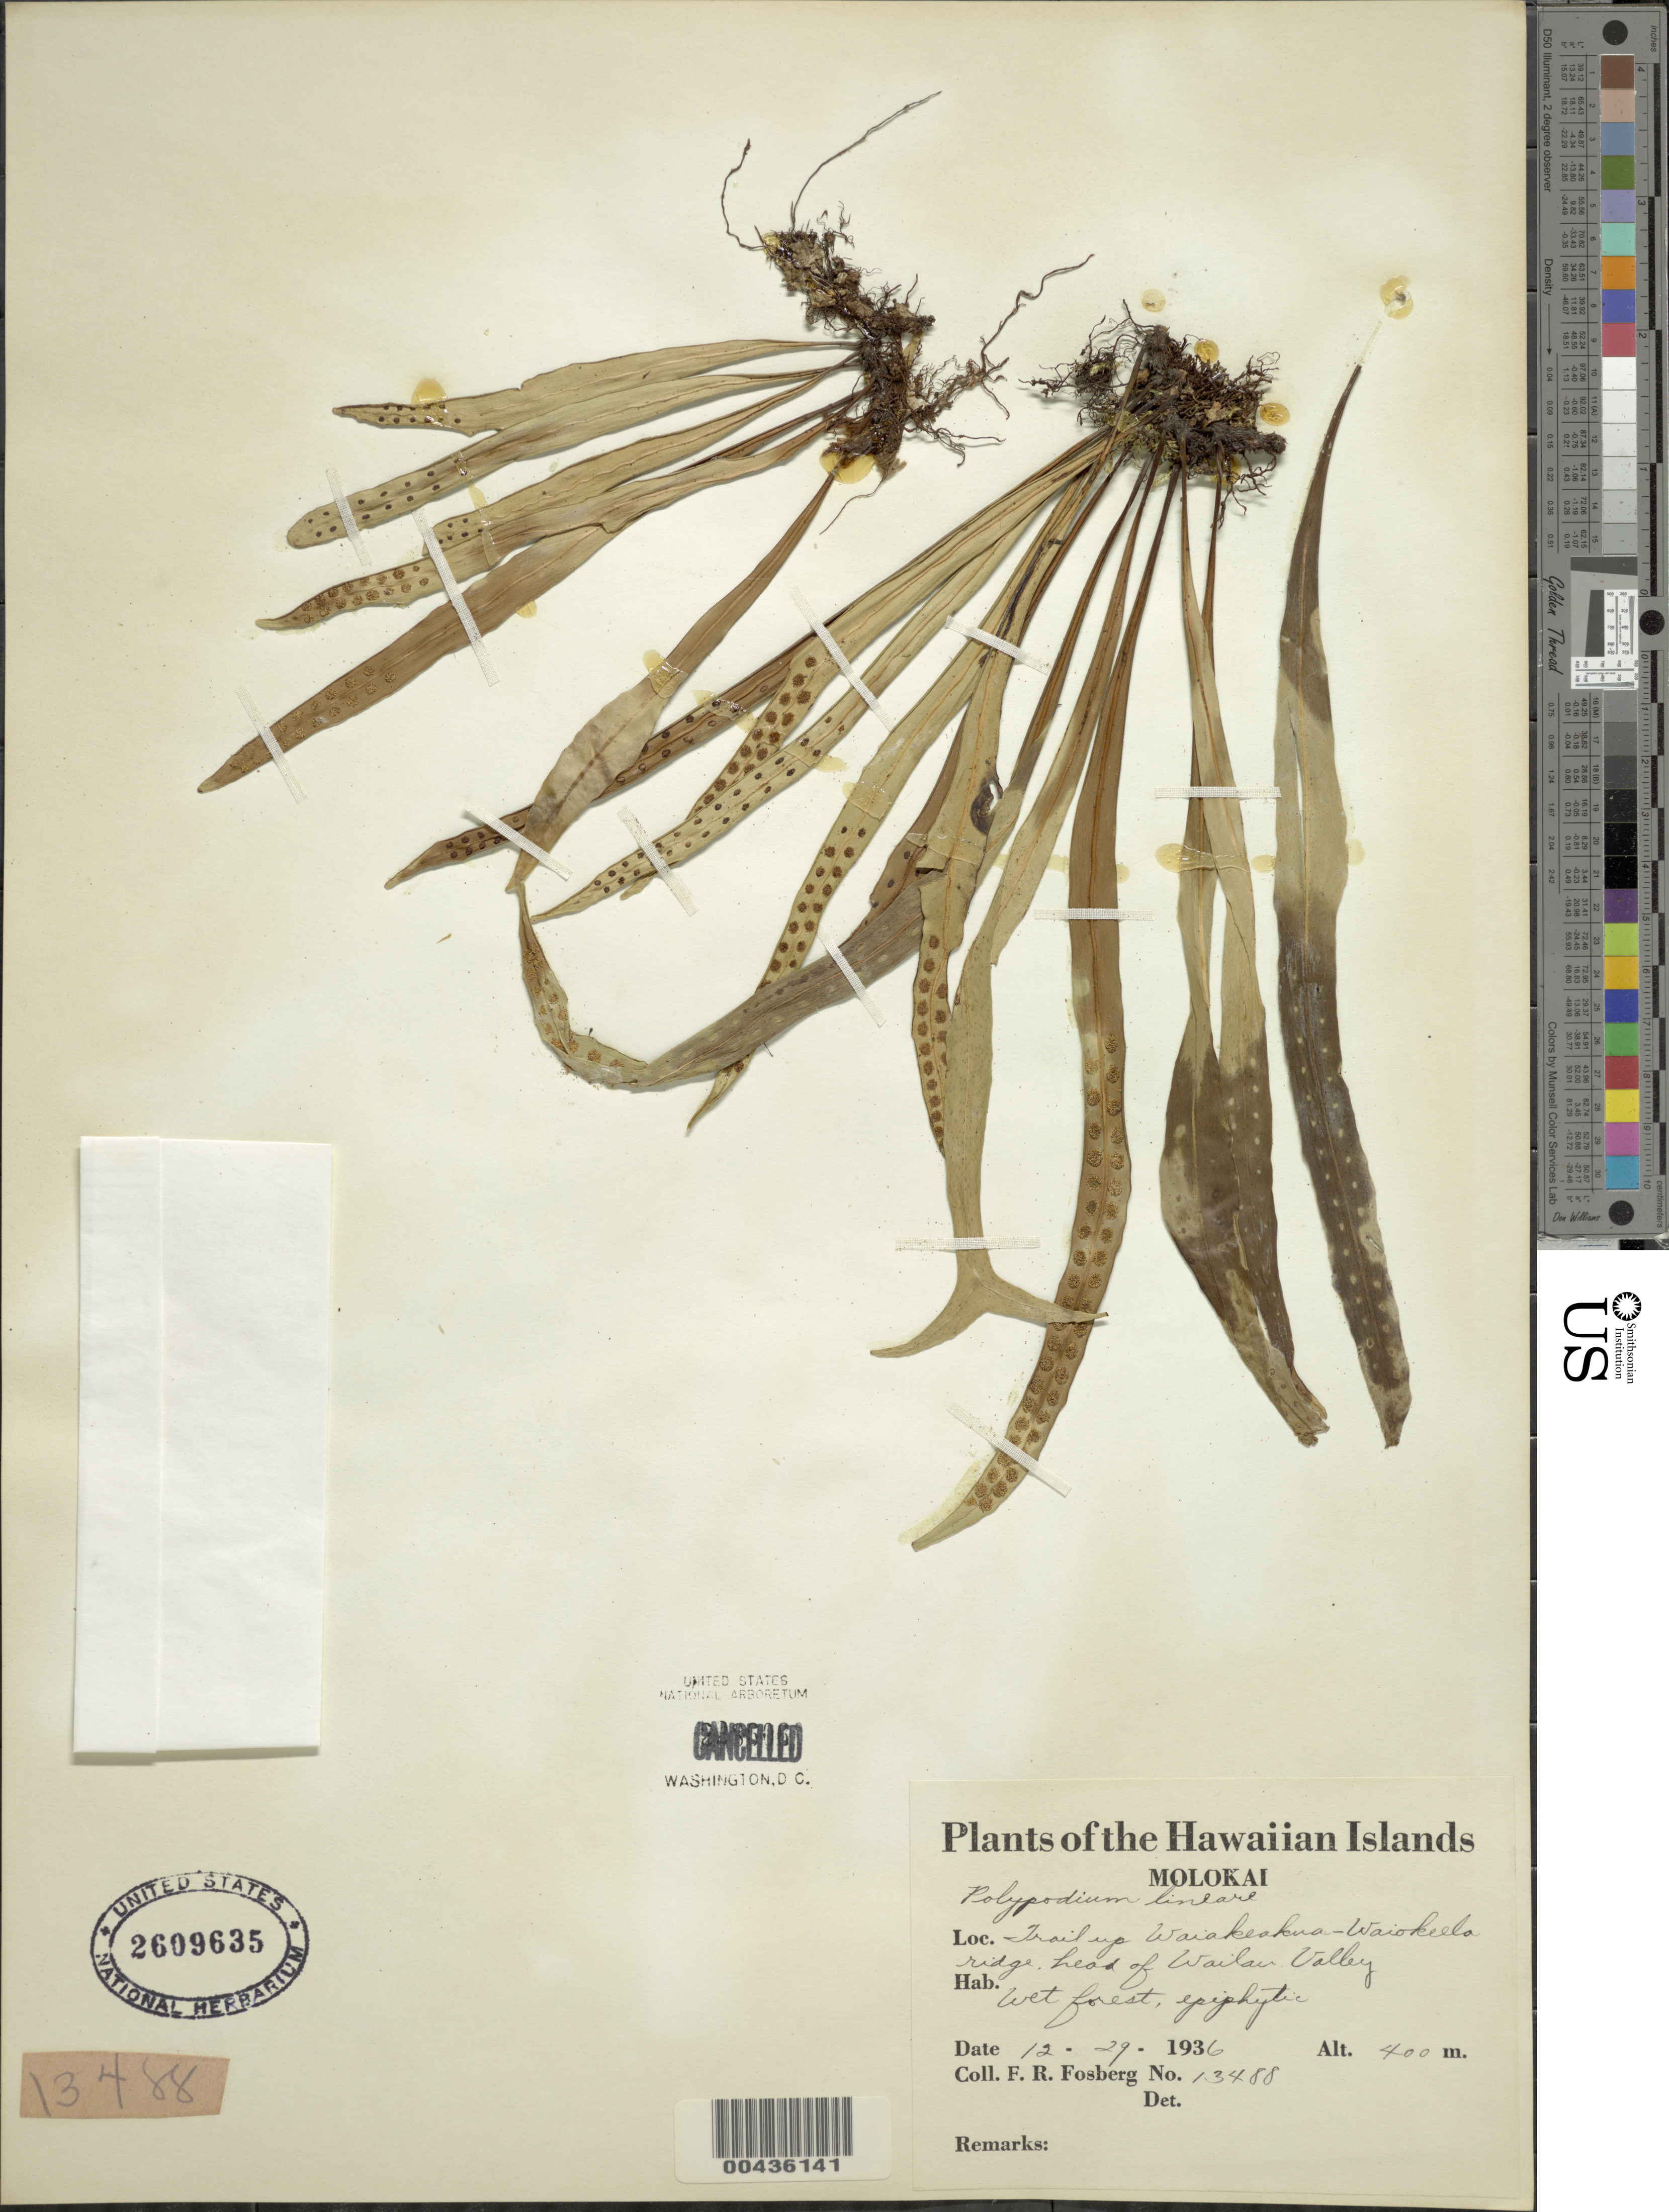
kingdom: Plantae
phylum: Tracheophyta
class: Polypodiopsida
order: Polypodiales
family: Polypodiaceae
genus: Lepisorus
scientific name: Lepisorus thunbergianus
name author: (Kaulf.) Ching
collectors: F. R. Fosberg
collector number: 13488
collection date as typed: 29 Dec 1936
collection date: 1936-12-29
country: United States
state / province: Hawaii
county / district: Maui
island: Moloka'i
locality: Trail up Waiakeakua-Waiokeela ridge, head of Wailau Valley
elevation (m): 400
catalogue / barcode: US 2609635